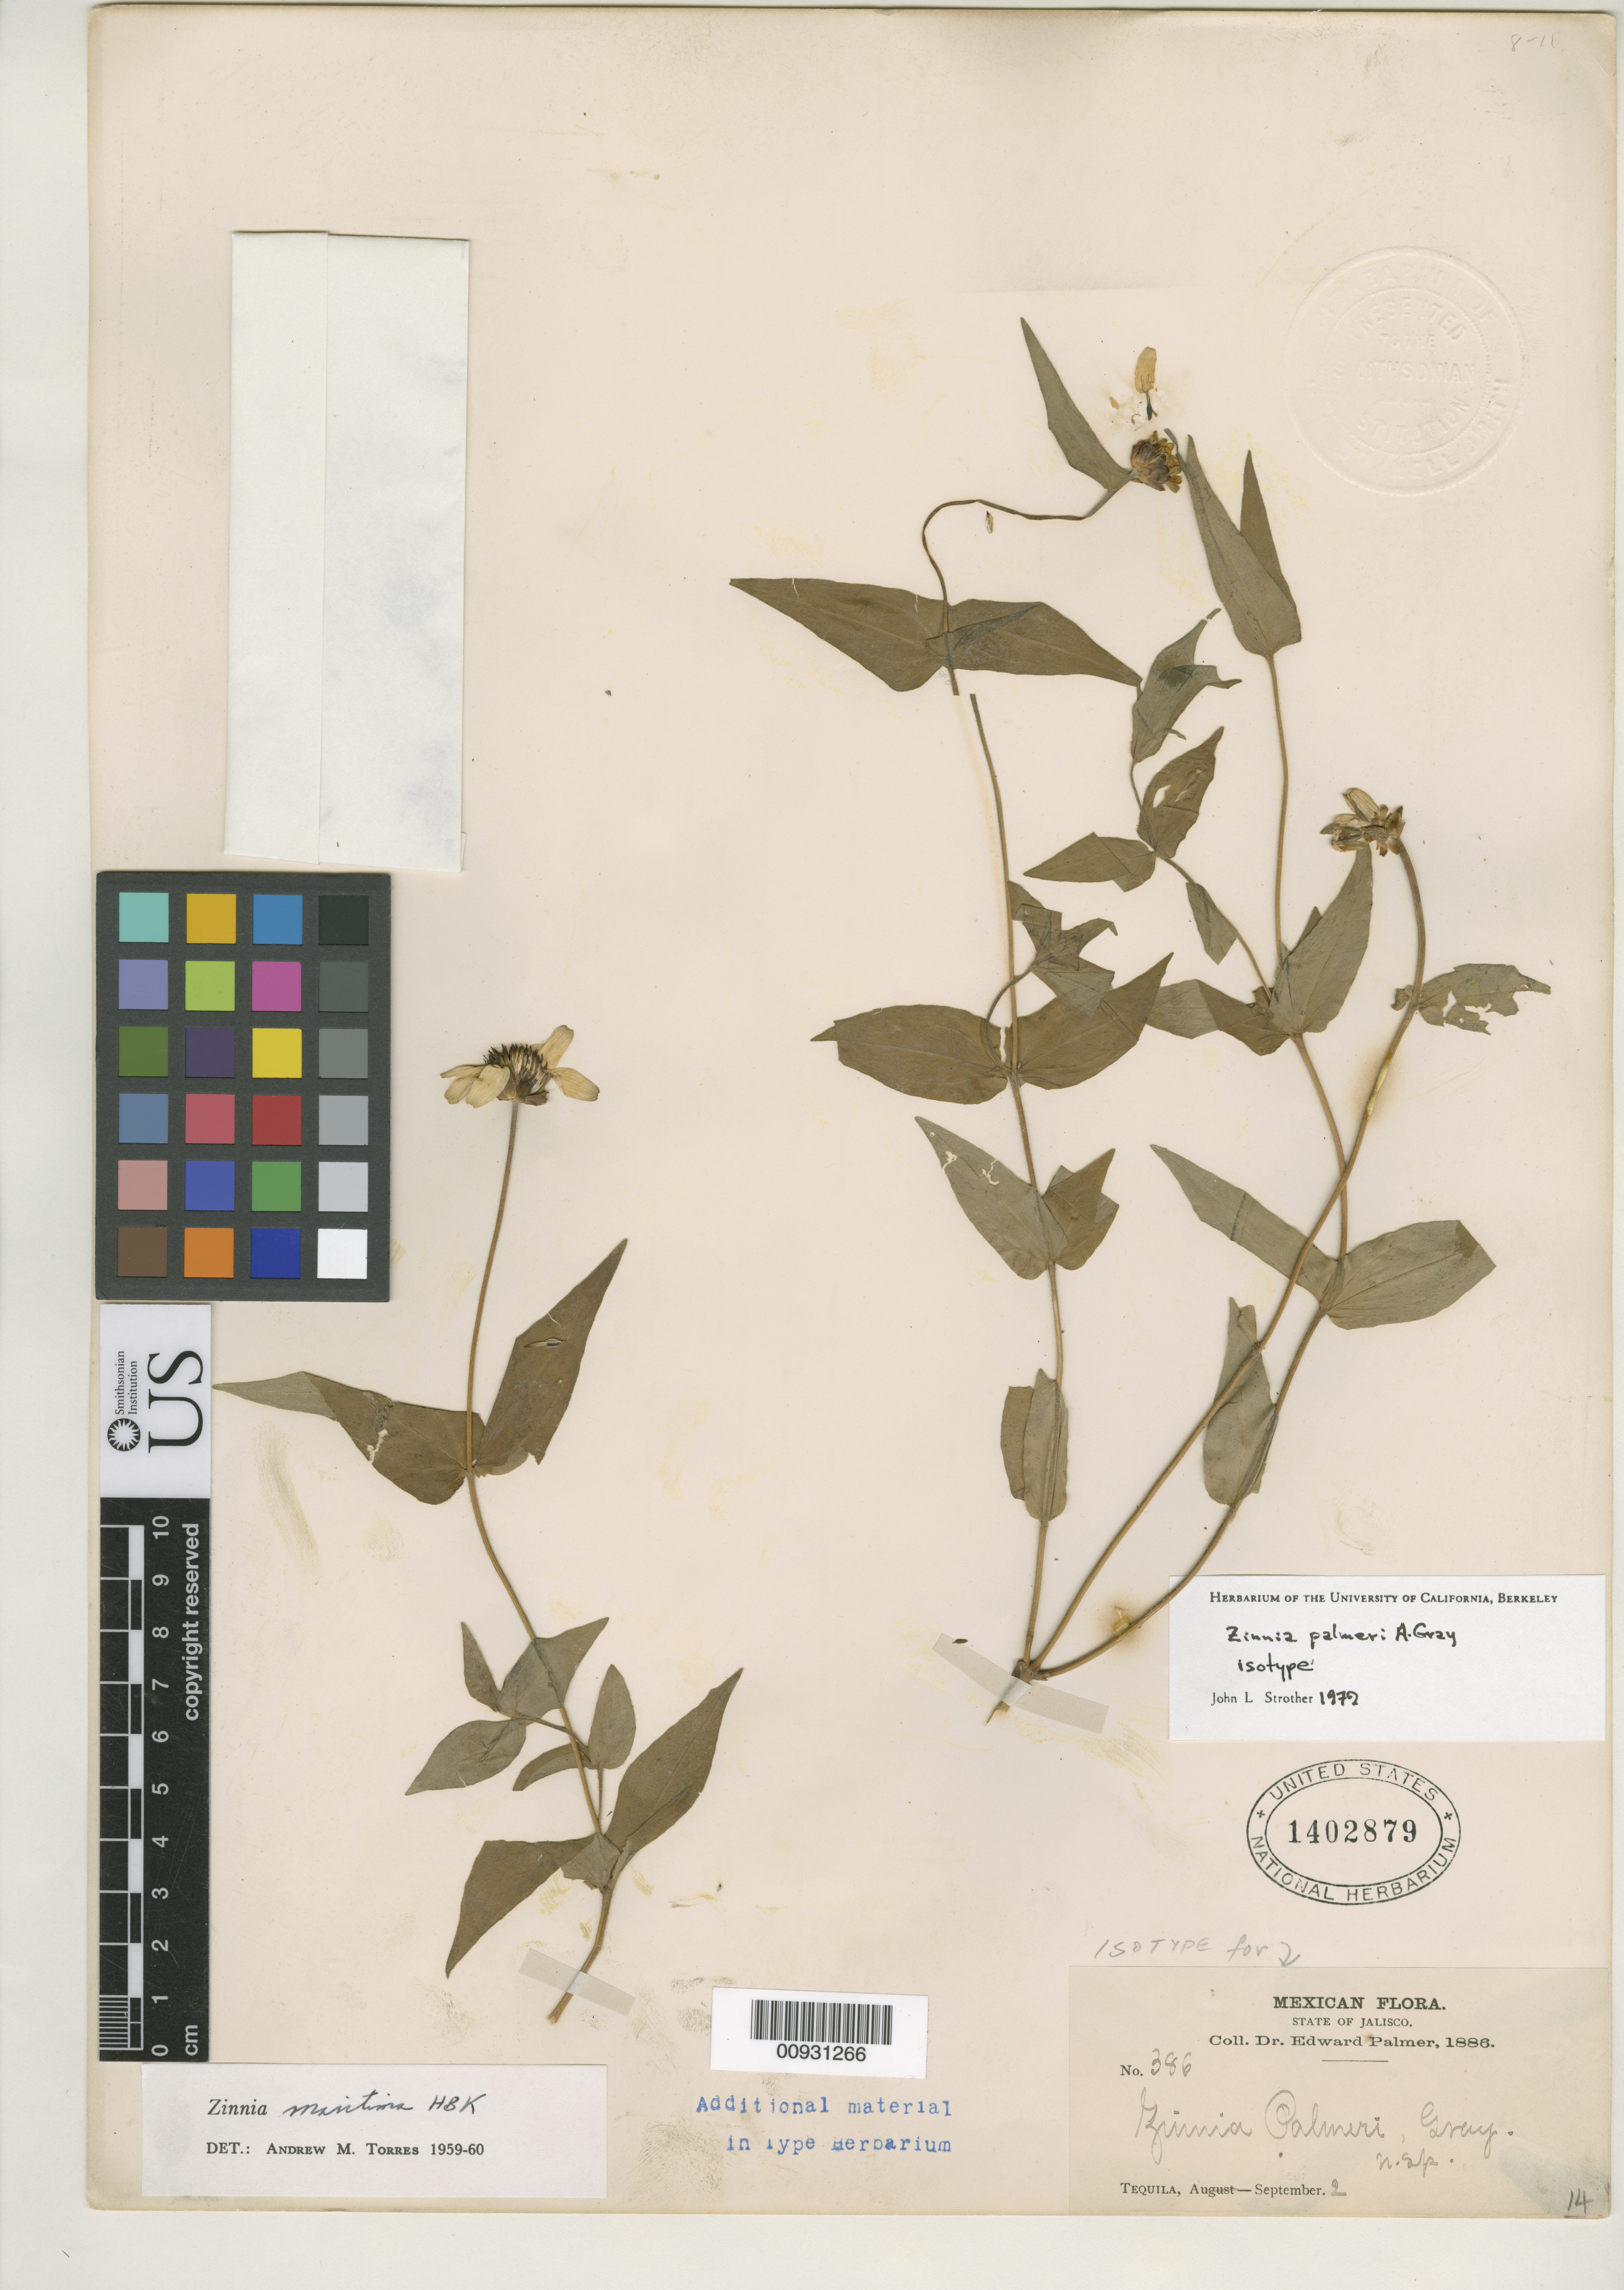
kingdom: Plantae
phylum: Tracheophyta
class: Magnoliopsida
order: Asterales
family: Asteraceae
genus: Zinnia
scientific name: Zinnia palmeri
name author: A. Gray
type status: Isotype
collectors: E. Palmer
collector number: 386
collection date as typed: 02 Sep 1886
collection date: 1886-09-02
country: Mexico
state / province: Jalisco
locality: Tequila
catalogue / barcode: US 1402879